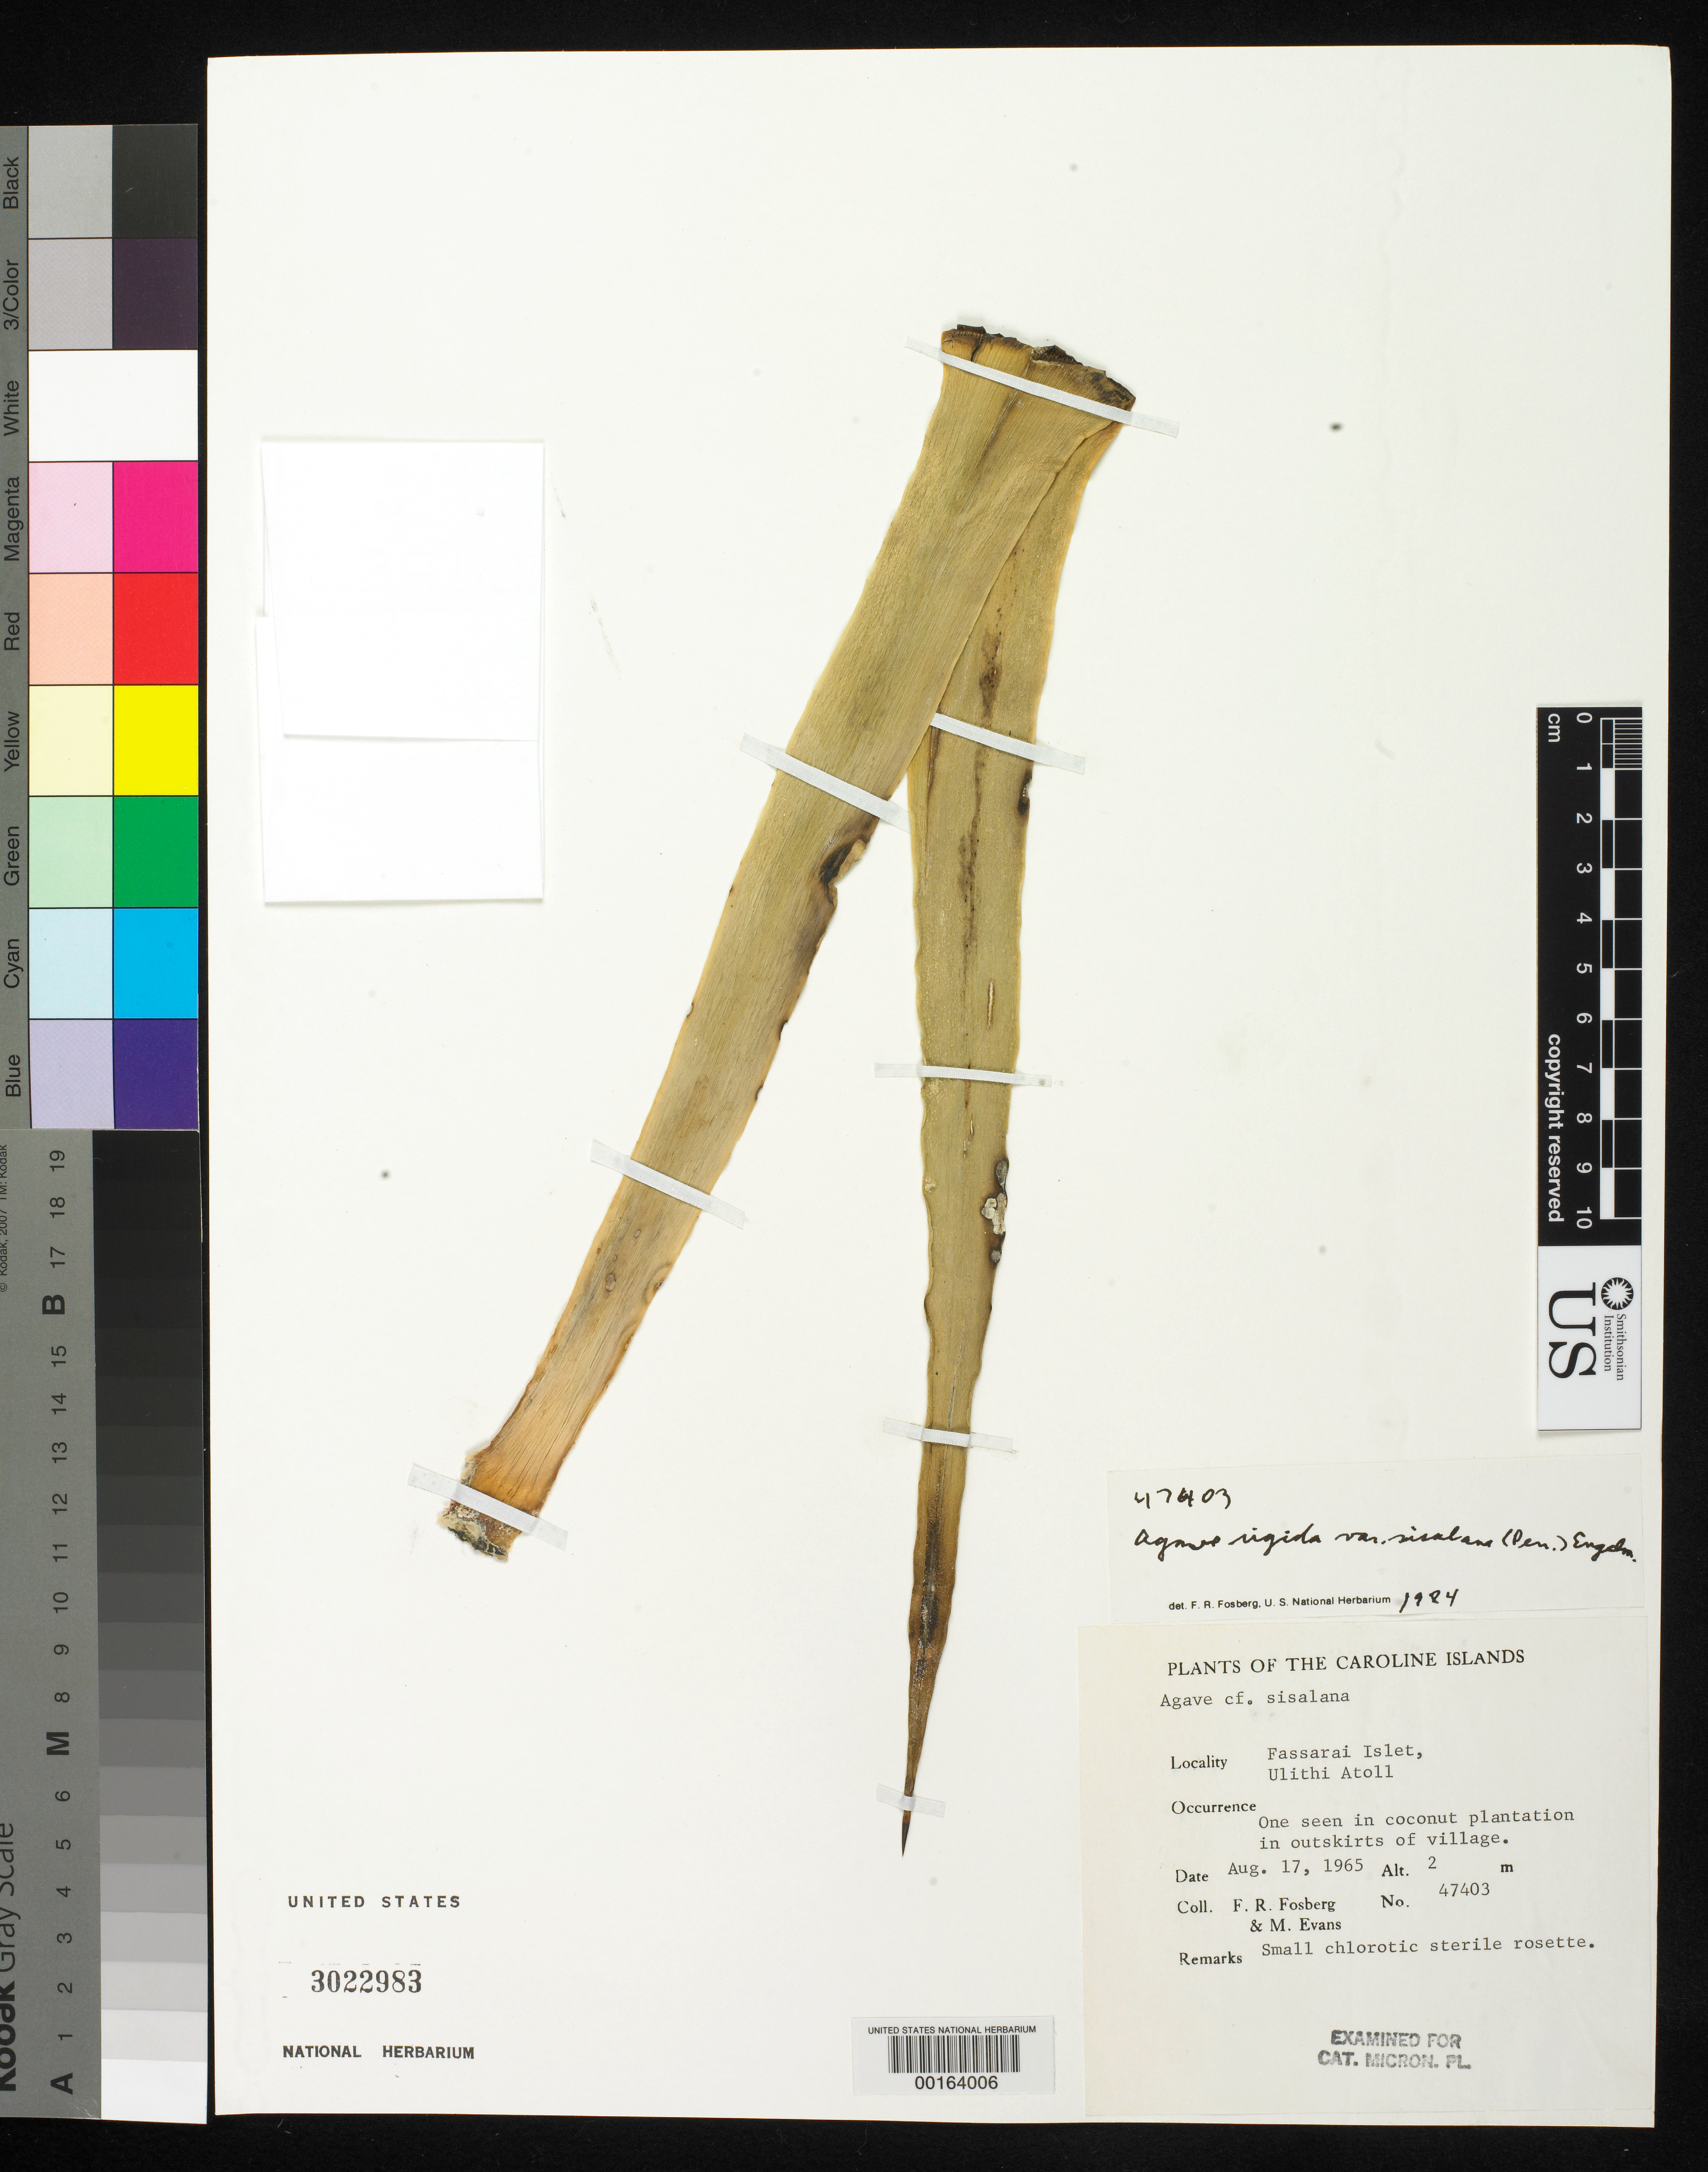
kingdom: Plantae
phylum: Tracheophyta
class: Liliopsida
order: Asparagales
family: Asparagaceae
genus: Agave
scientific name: Agave rigida var. sisalana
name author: (Perrine) Engelm.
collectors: F. R. Fosberg & M. Evans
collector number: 47403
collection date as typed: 17 Aug 1965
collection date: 1965-08-17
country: Micronesia, Federated States of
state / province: Yap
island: Ulithi Atoll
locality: Fasserai Islet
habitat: In coconut plantation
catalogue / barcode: US 3022983